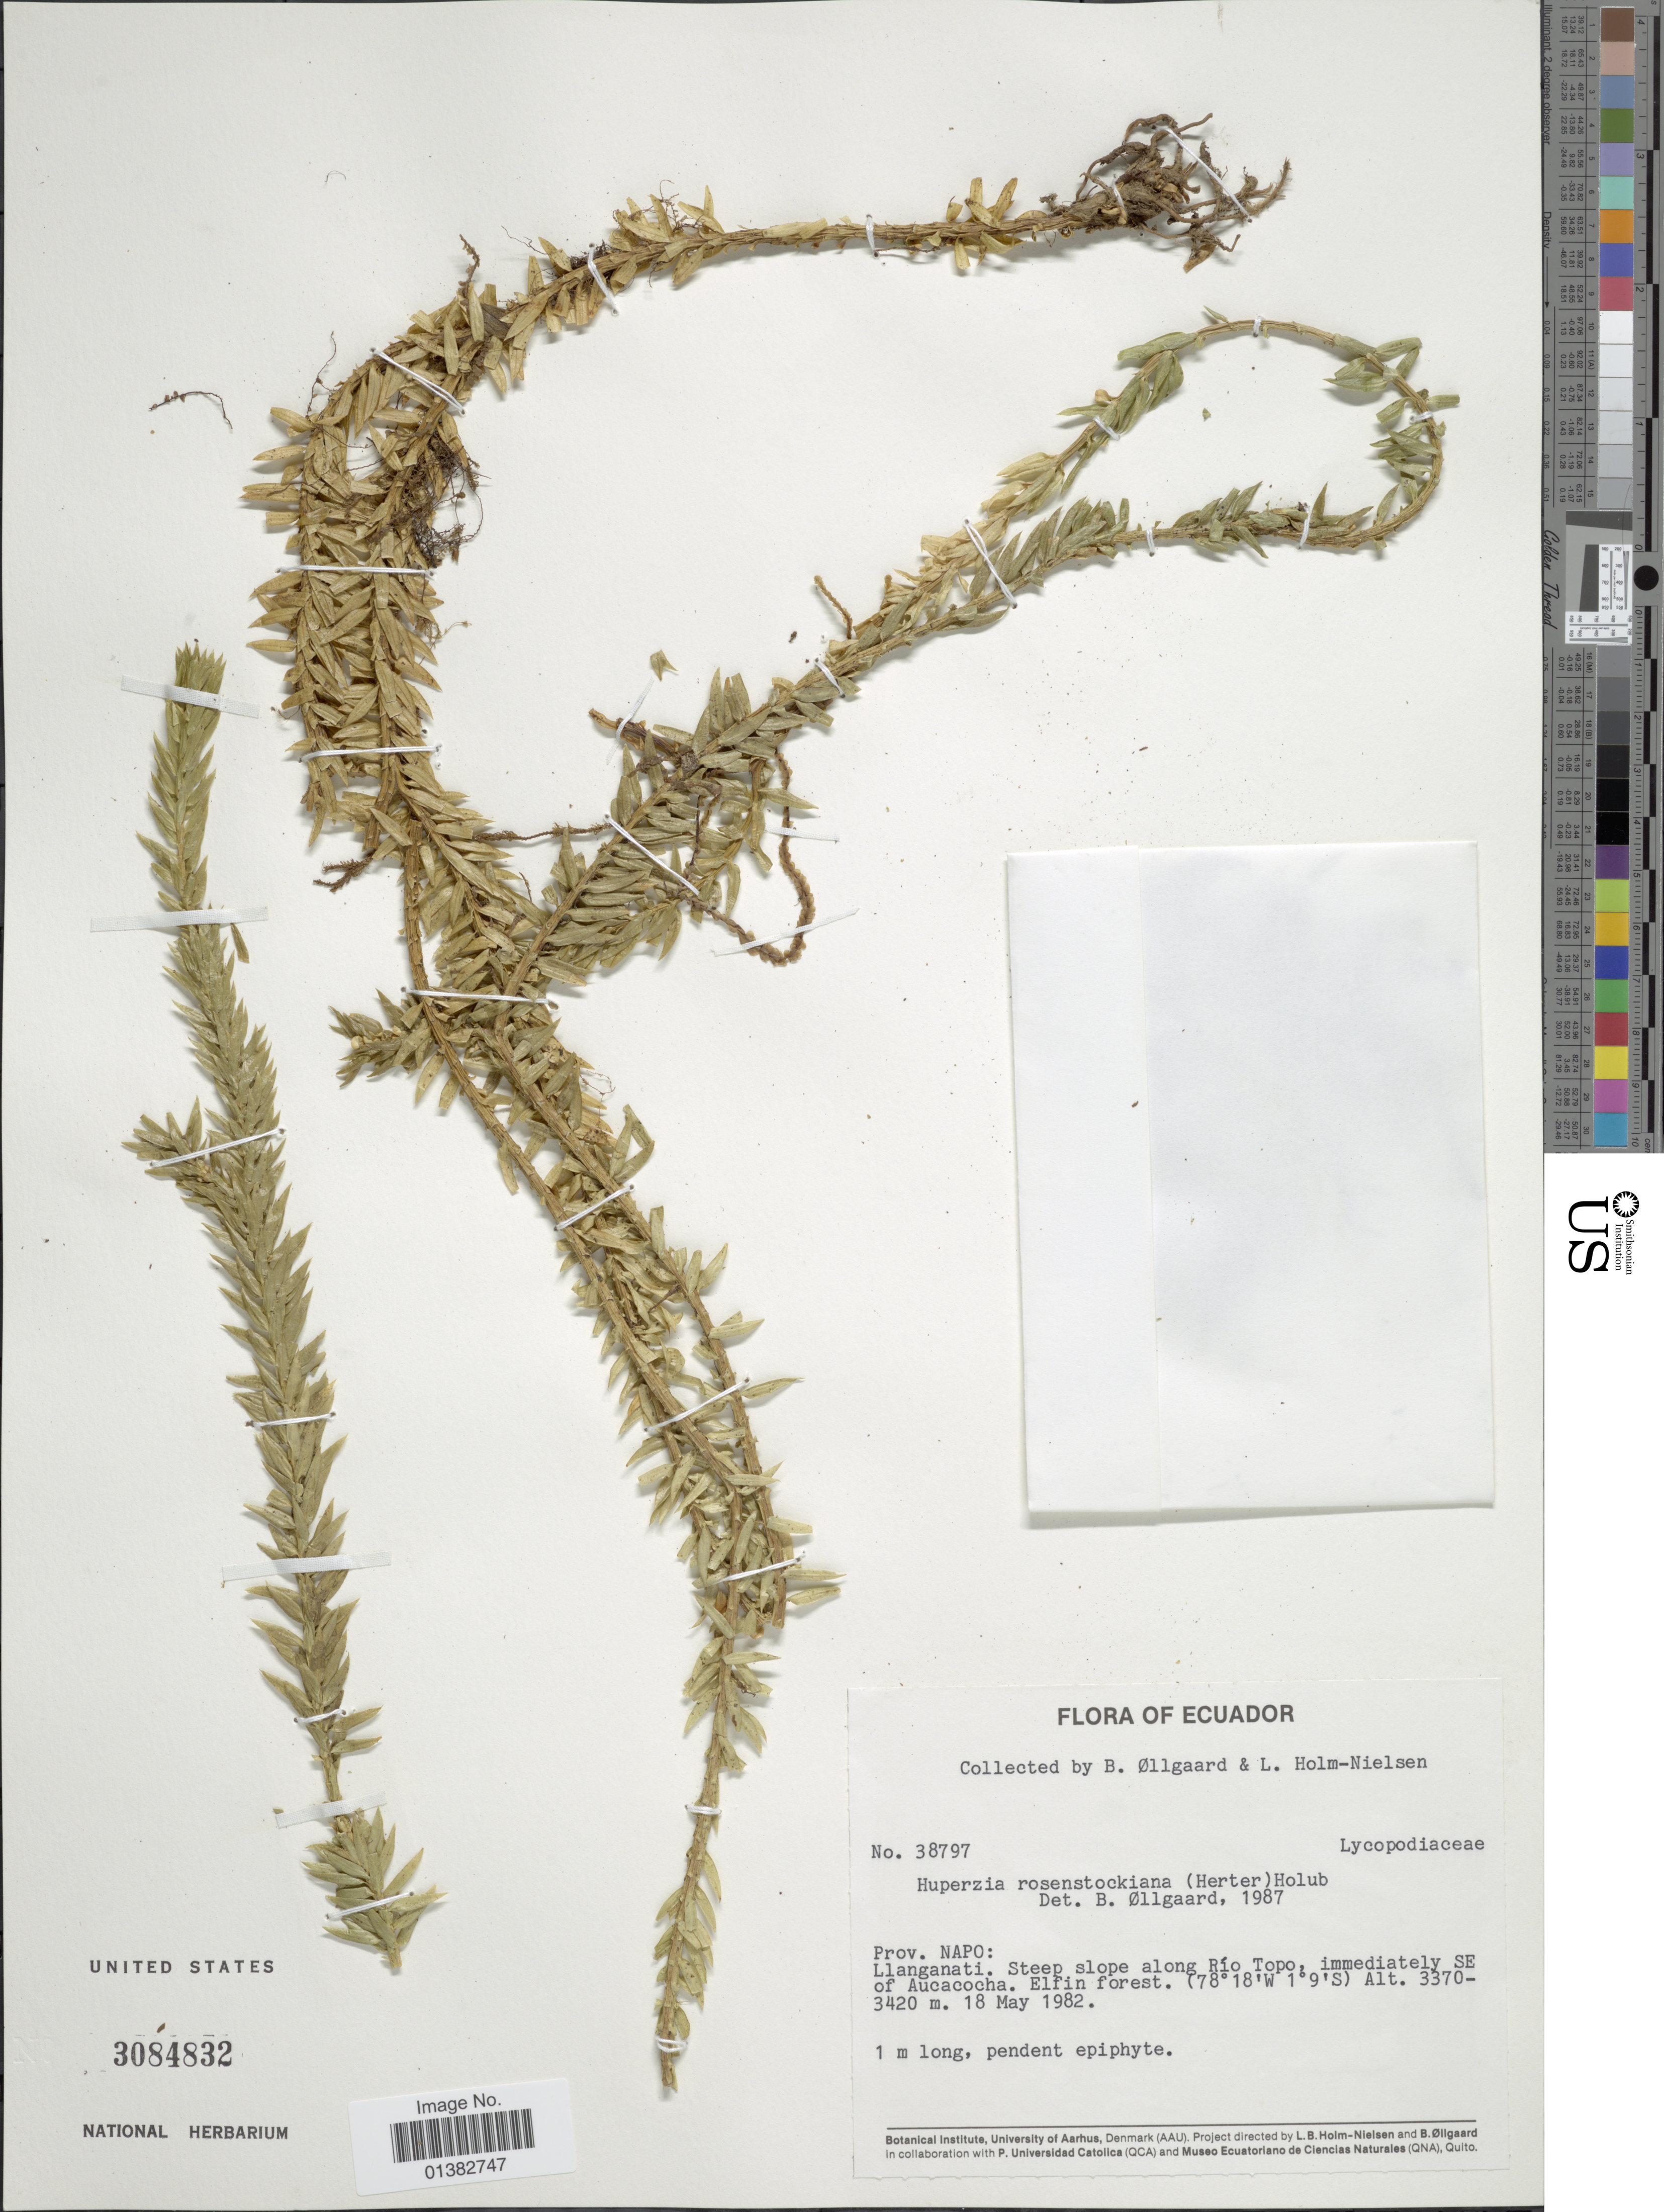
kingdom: Plantae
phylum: Tracheophyta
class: Lycopodiopsida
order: Lycopodiales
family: Lycopodiaceae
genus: Phlegmariurus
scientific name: Phlegmariurus rosenstockianus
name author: (Herter) B. Øllg.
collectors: B. Øllgaard & L. B. Holm-Nielsen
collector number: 38797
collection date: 1982-05-18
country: Ecuador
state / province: Napo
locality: Llanganati. Steep slope along Río Topo, immediately SE of Aucacocha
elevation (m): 3370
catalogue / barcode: US 3084832